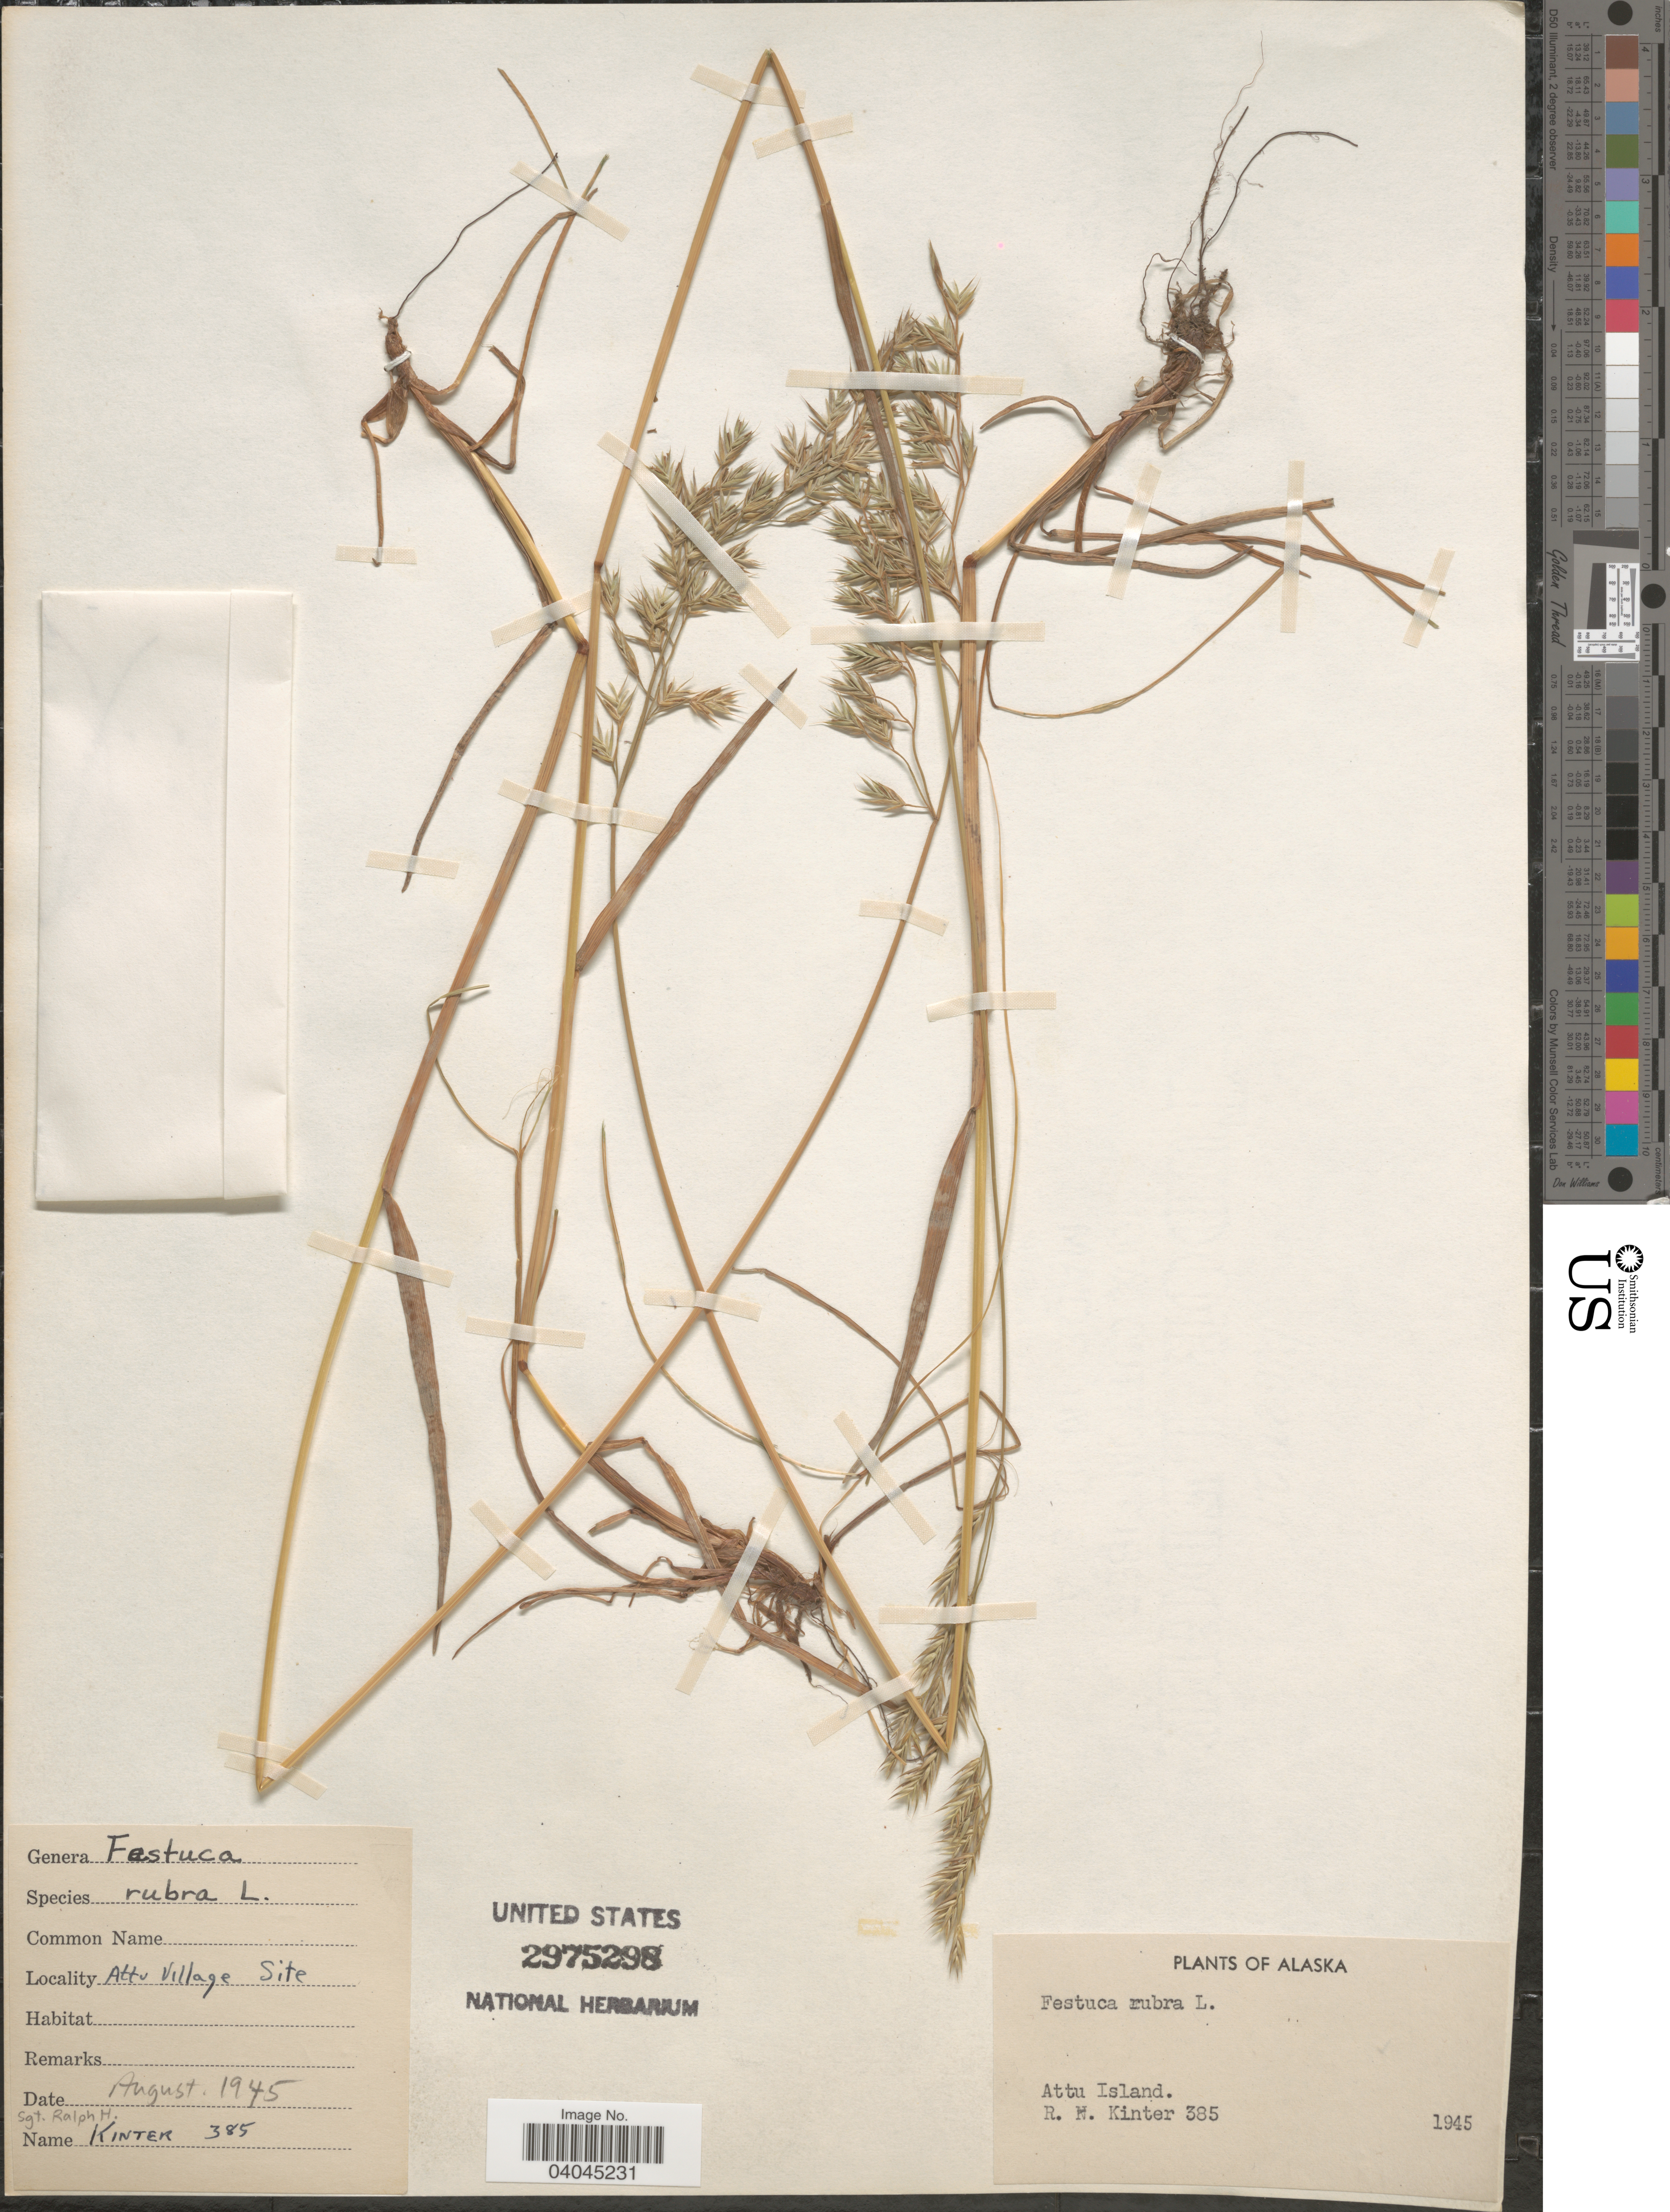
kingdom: Plantae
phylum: Tracheophyta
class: Liliopsida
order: Poales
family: Poaceae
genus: Festuca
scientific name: Festuca rubra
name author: L.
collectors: R. Kinter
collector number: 385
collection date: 1945-08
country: United States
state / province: Alaska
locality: Attu Village Site. Attu Island.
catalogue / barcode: US 2975298